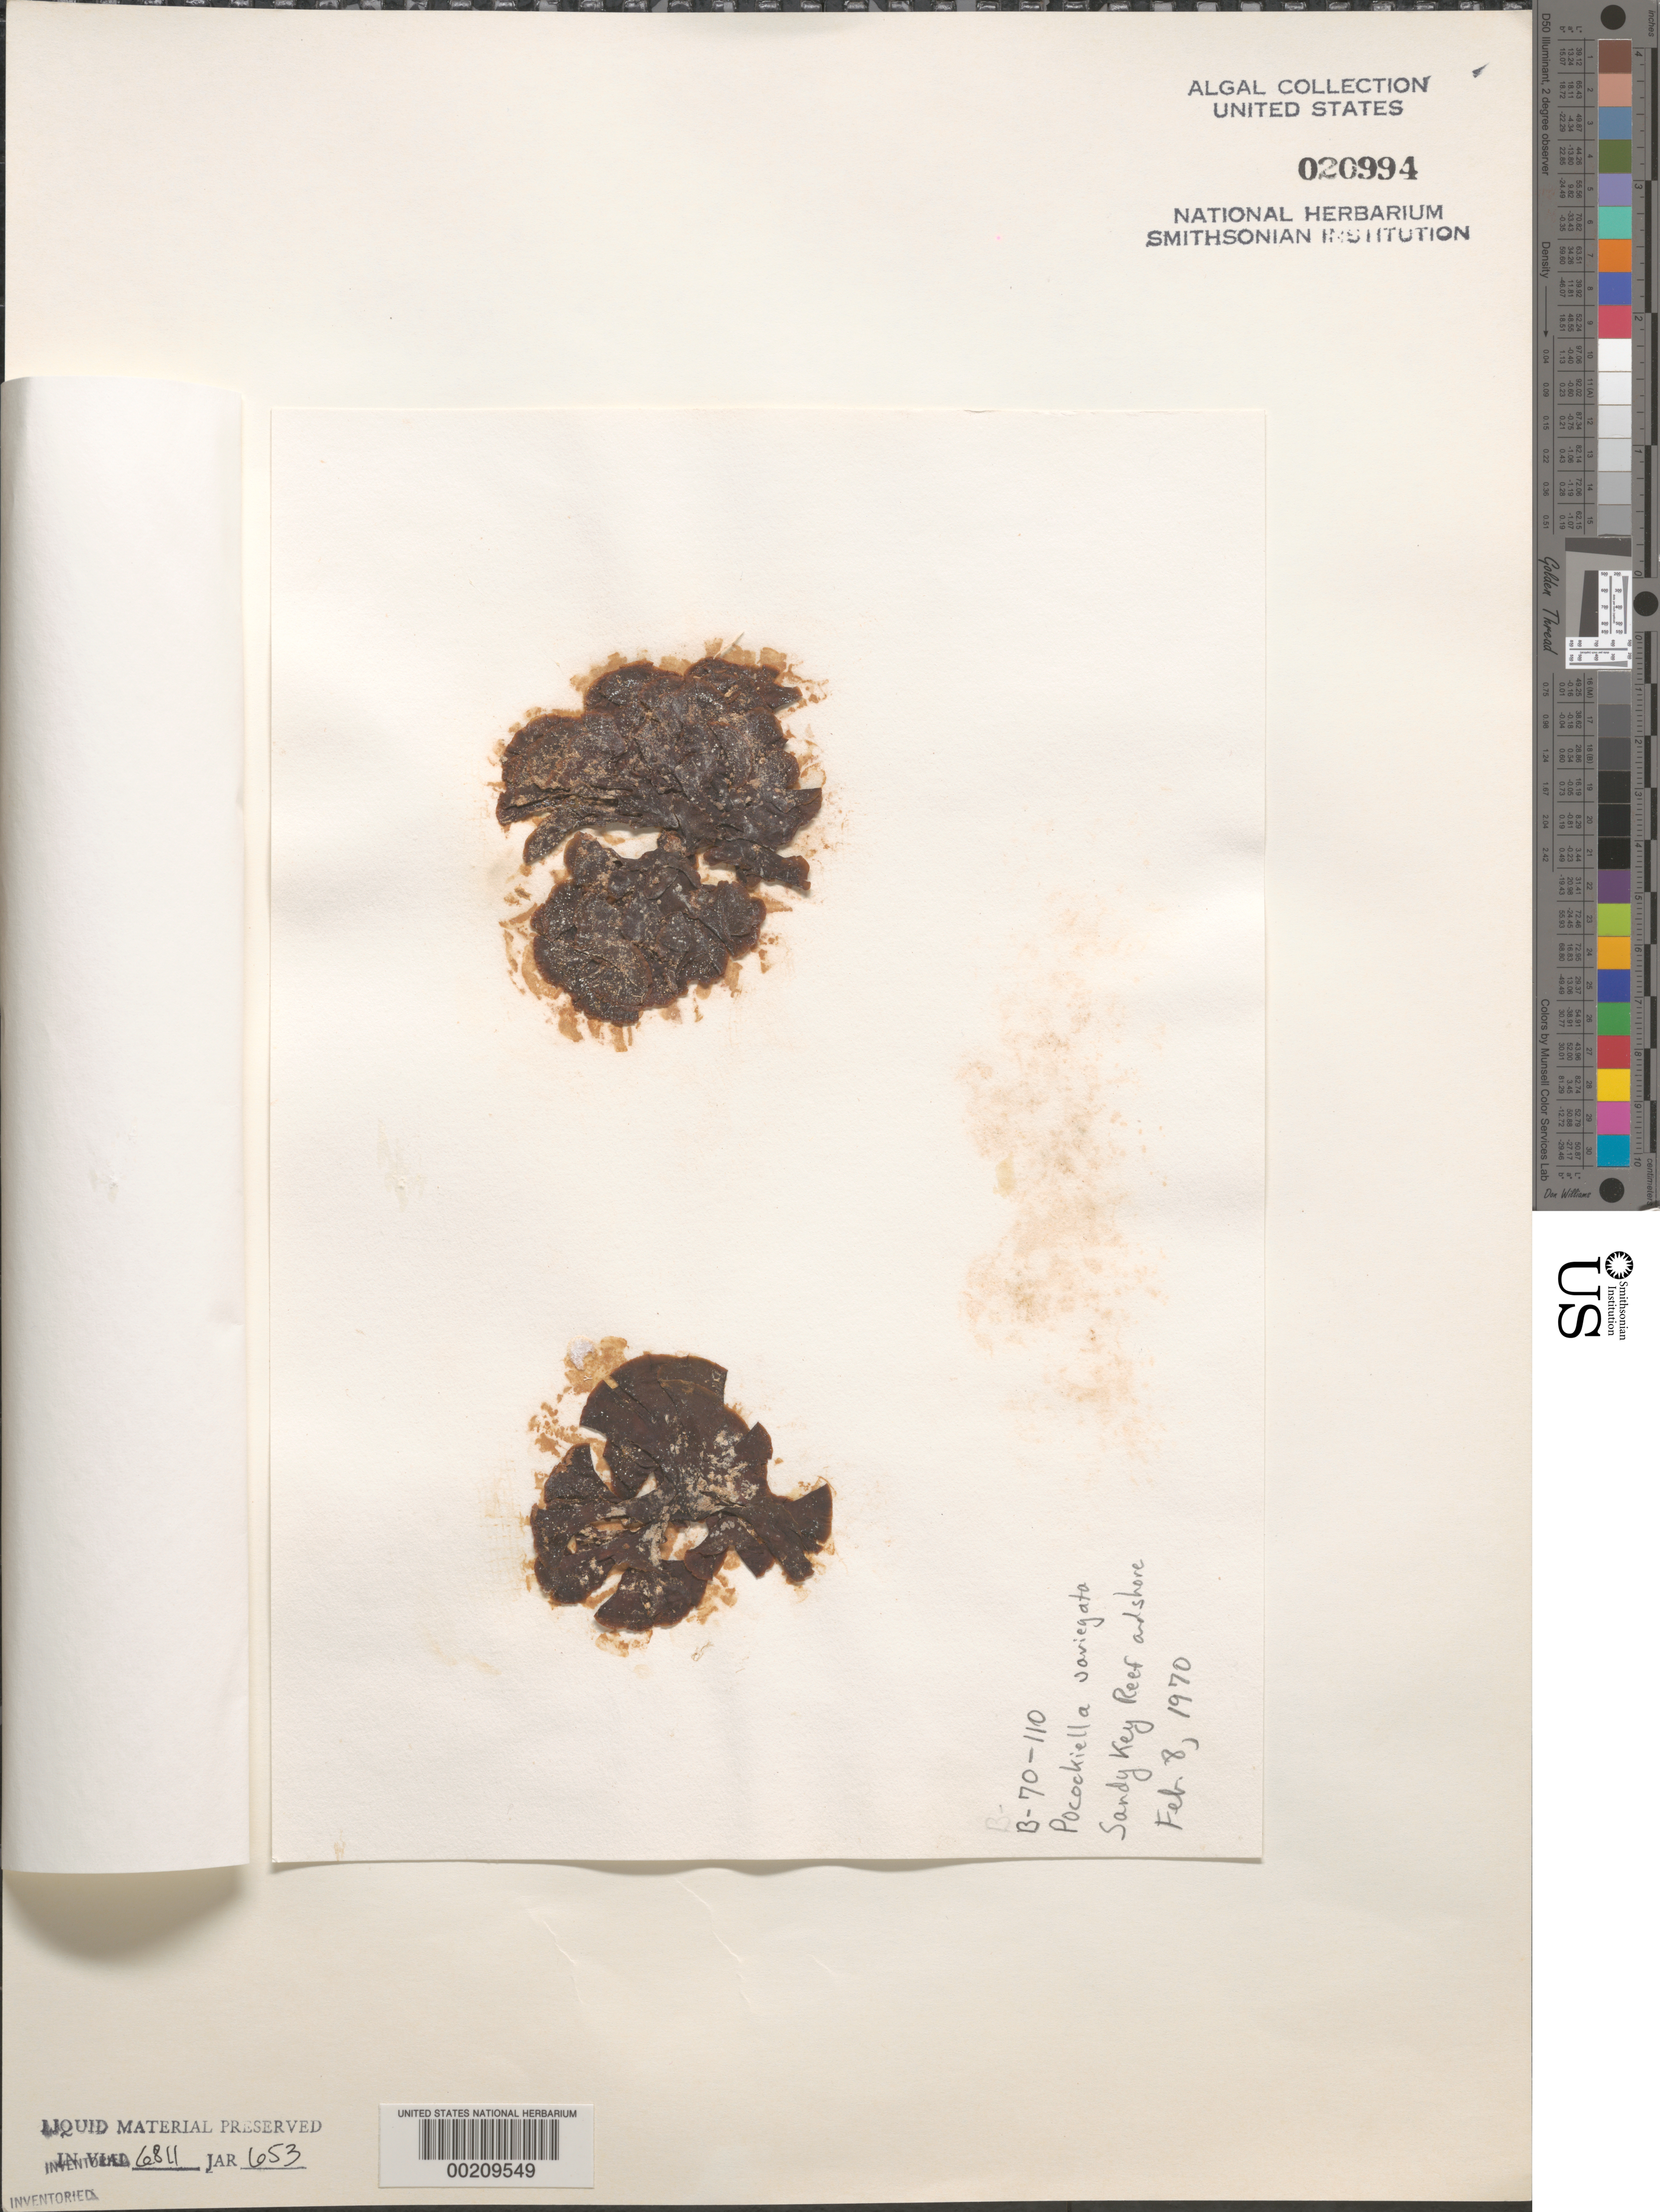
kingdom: Chromista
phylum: Ochrophyta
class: Phaeophyceae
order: Dictyotales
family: Dictyotaceae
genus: Lobophora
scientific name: Lobophora variegata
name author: (J.V.Lamouroux) Womersley & E.C. Oliveira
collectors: E. Friedmann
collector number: B-70-110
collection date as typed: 08 Feb 1970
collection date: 1970-02-08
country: Bahamas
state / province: Abaco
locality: Sandy cay reef, great abaco island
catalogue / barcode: US 20994